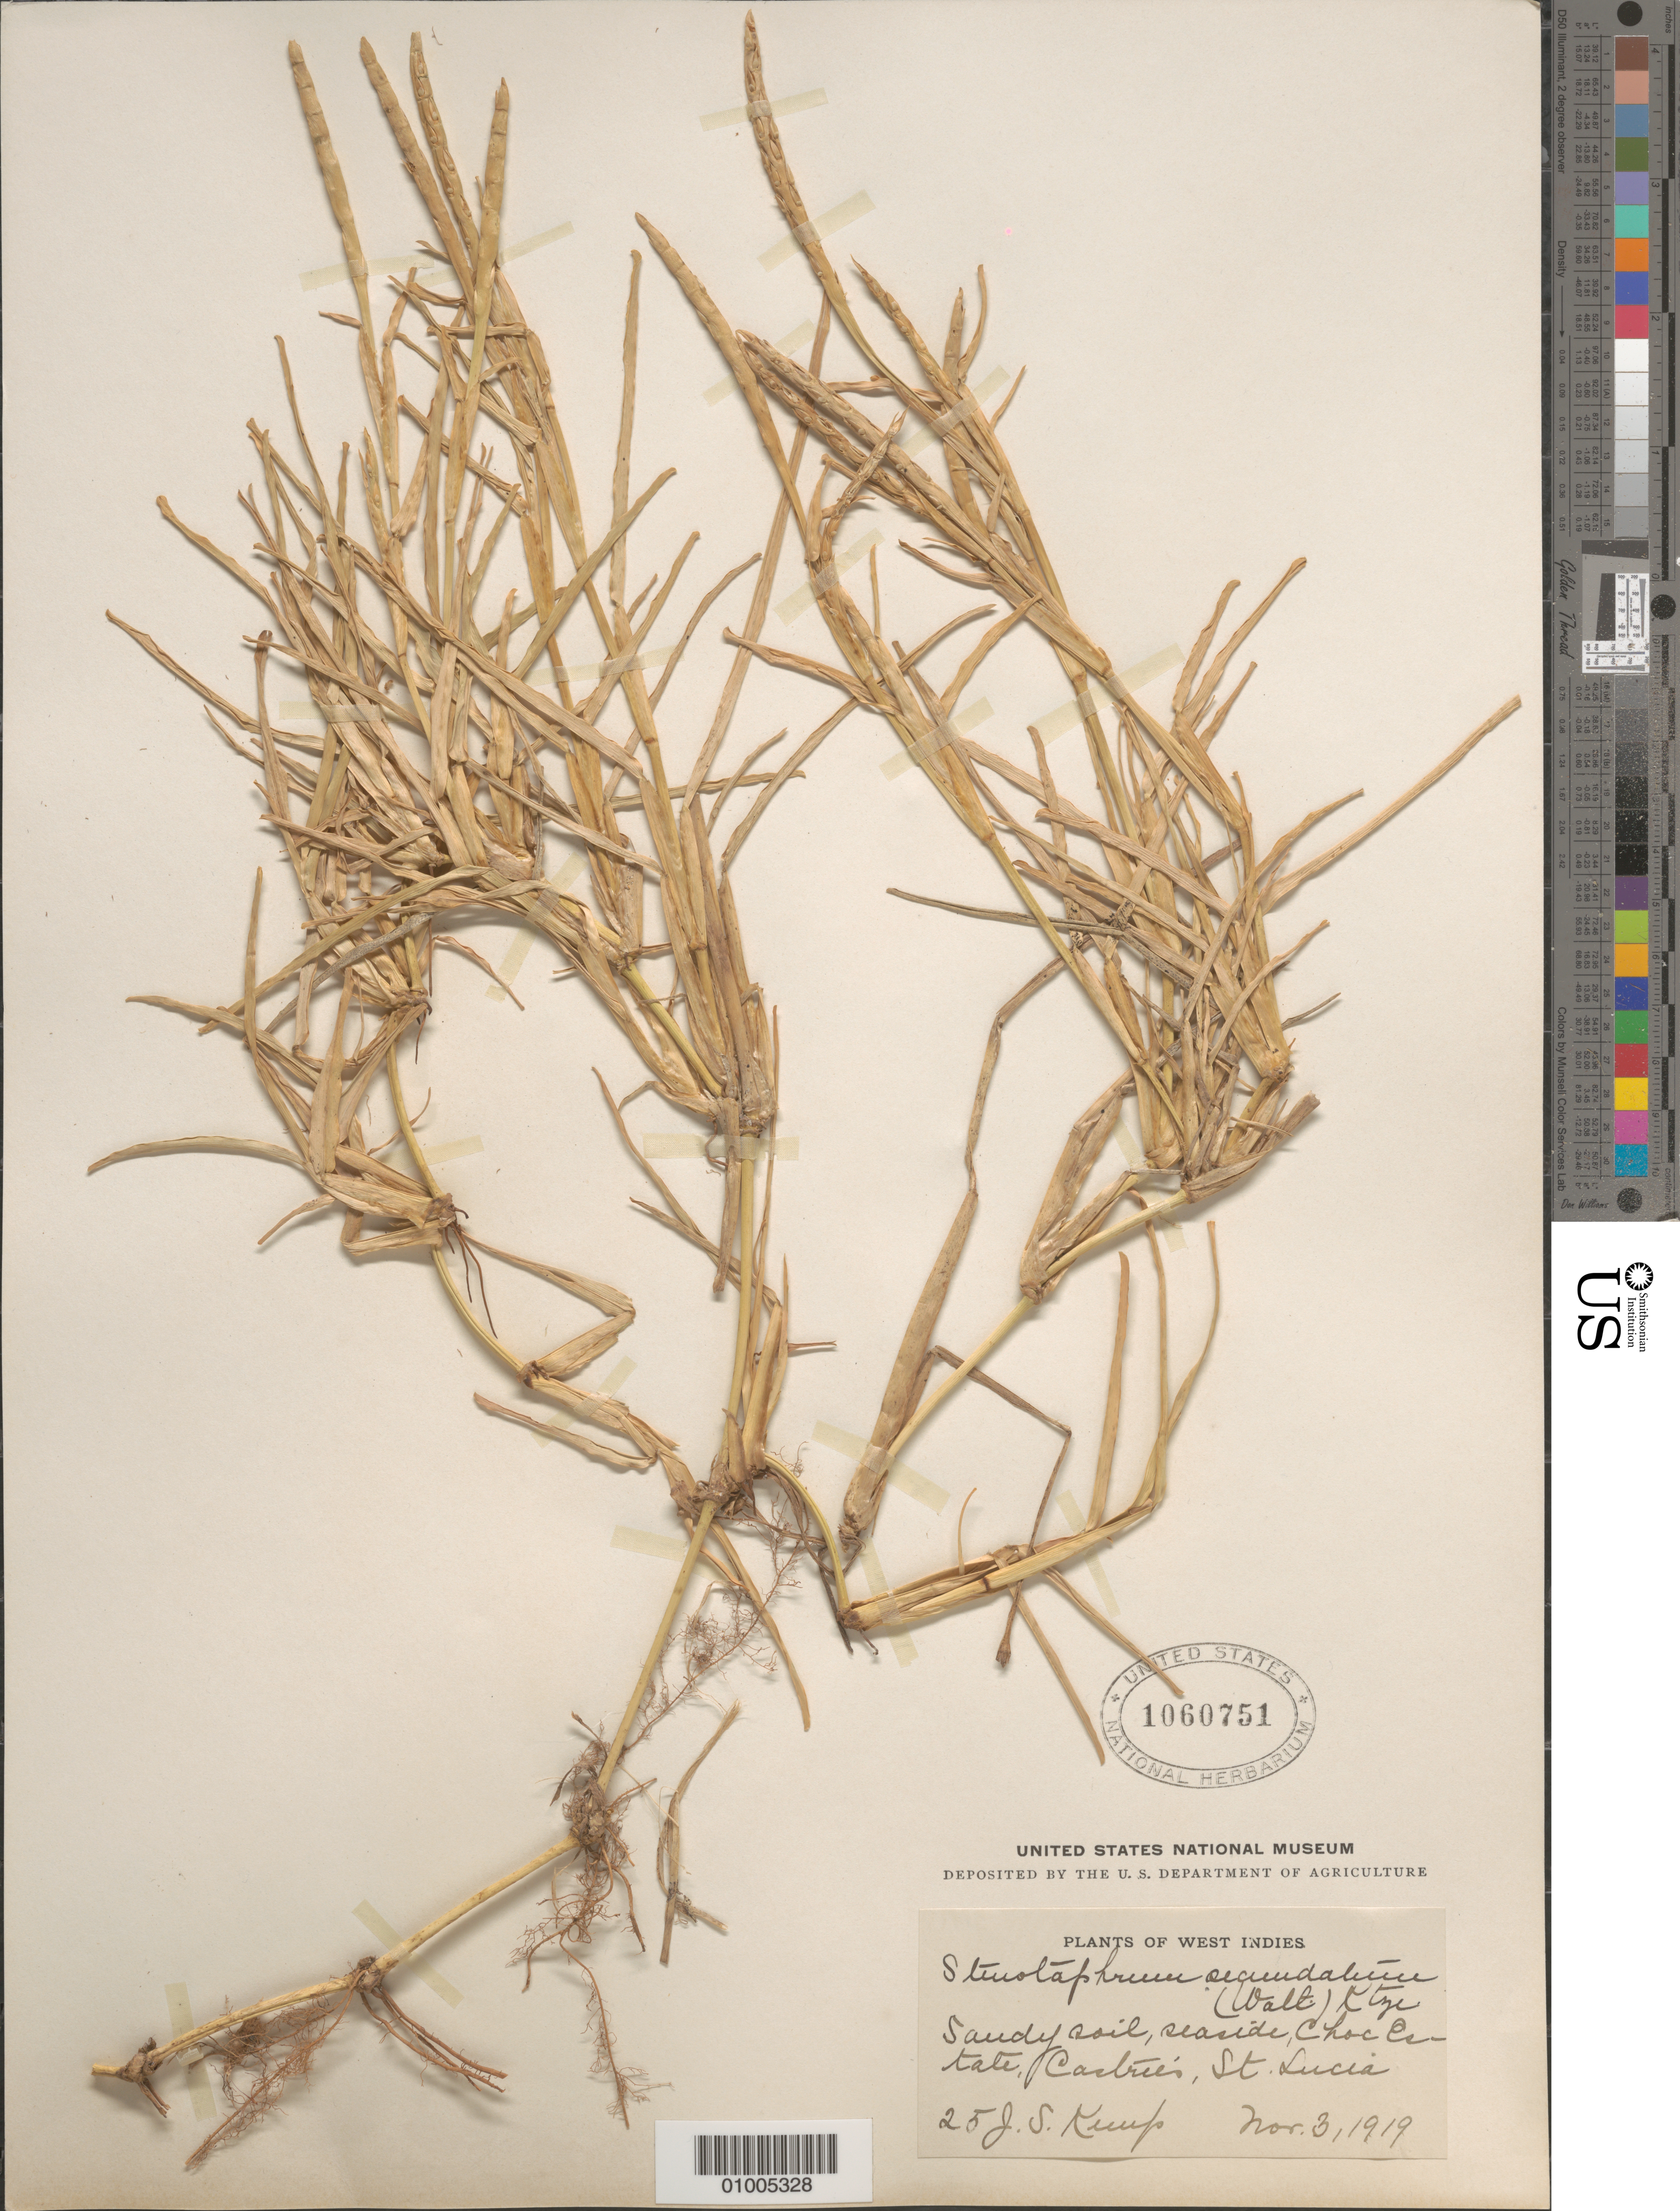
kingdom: Plantae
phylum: Tracheophyta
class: Liliopsida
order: Poales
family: Poaceae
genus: Stenotaphrum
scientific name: Stenotaphrum secundatum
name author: (Walter) Kuntze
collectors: J. Kemp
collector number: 25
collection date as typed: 03 Nov 1919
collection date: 1919-11-03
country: St. Lucia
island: St. Lucia I.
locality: Sandy soil, seaside.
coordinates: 0 N, 0 E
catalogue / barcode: US 1060751